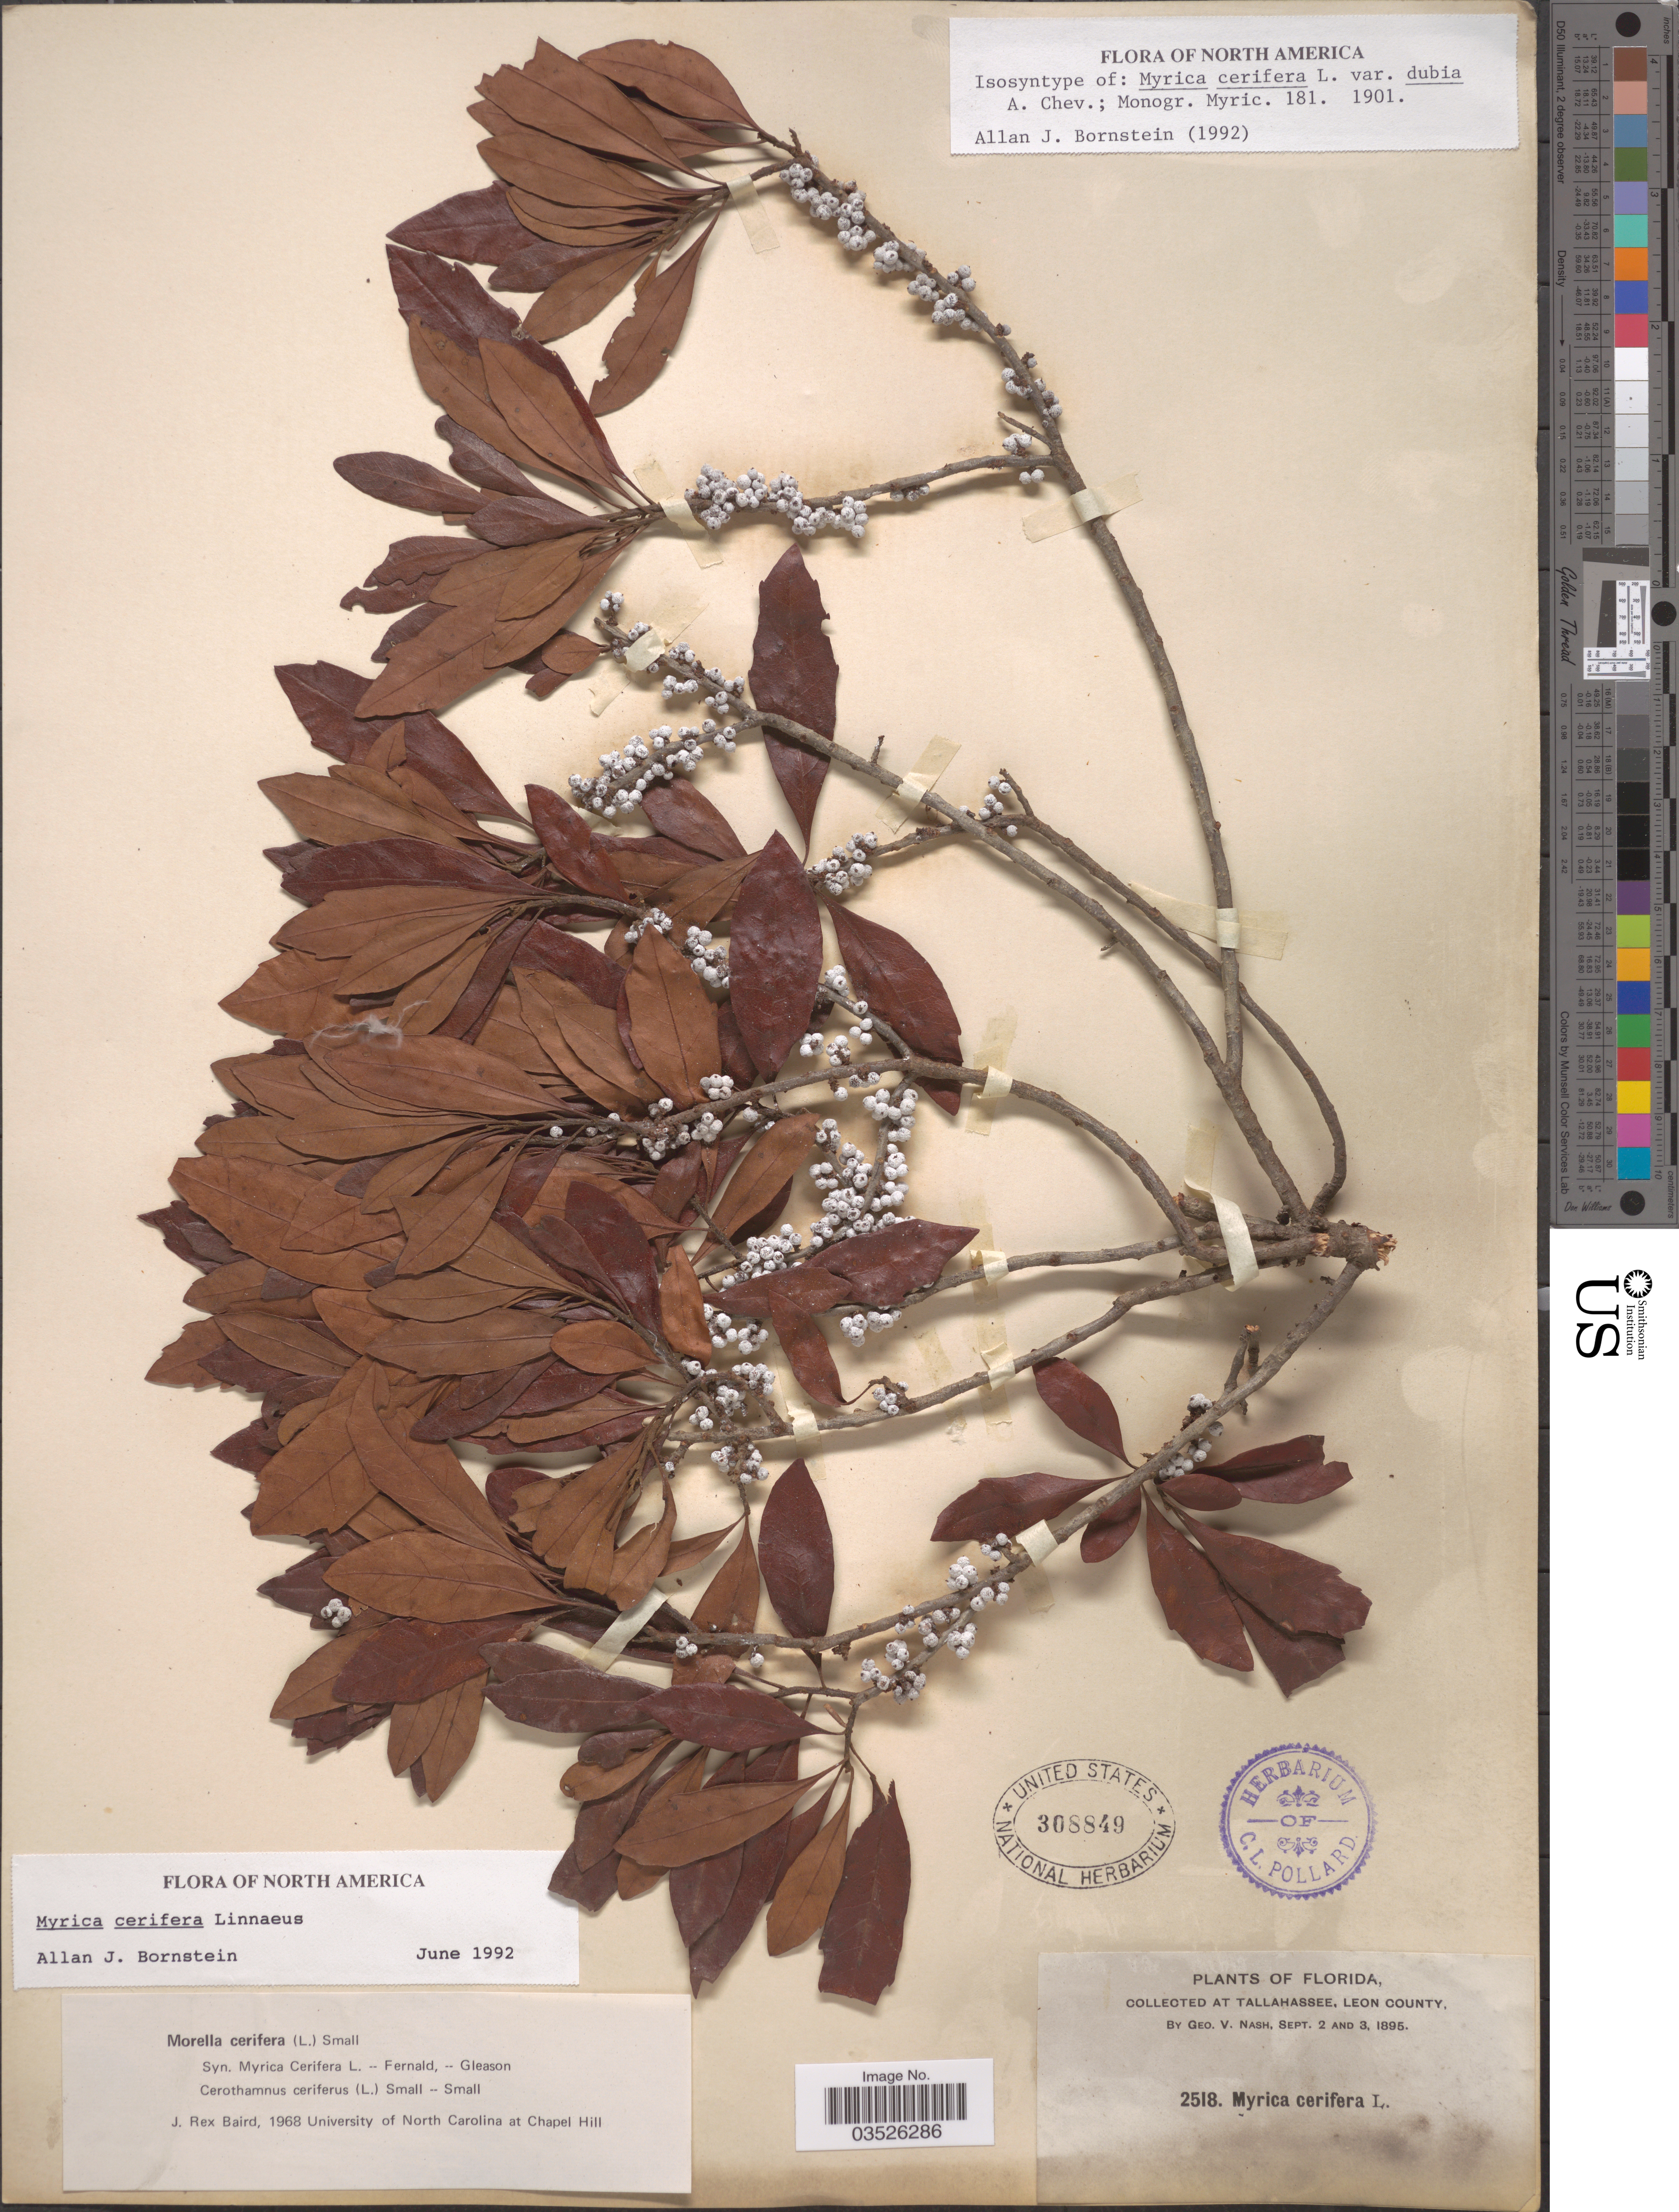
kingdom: Plantae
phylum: Tracheophyta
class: Magnoliopsida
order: Fagales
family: Myricaceae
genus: Morella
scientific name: Morella cerifera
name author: (L.) Small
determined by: Baird, James Rex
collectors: G. V. Nash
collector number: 2518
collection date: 1895-09-02/1895-09-03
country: United States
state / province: Florida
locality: At Tallahassee, Leon County.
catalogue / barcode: US 308849